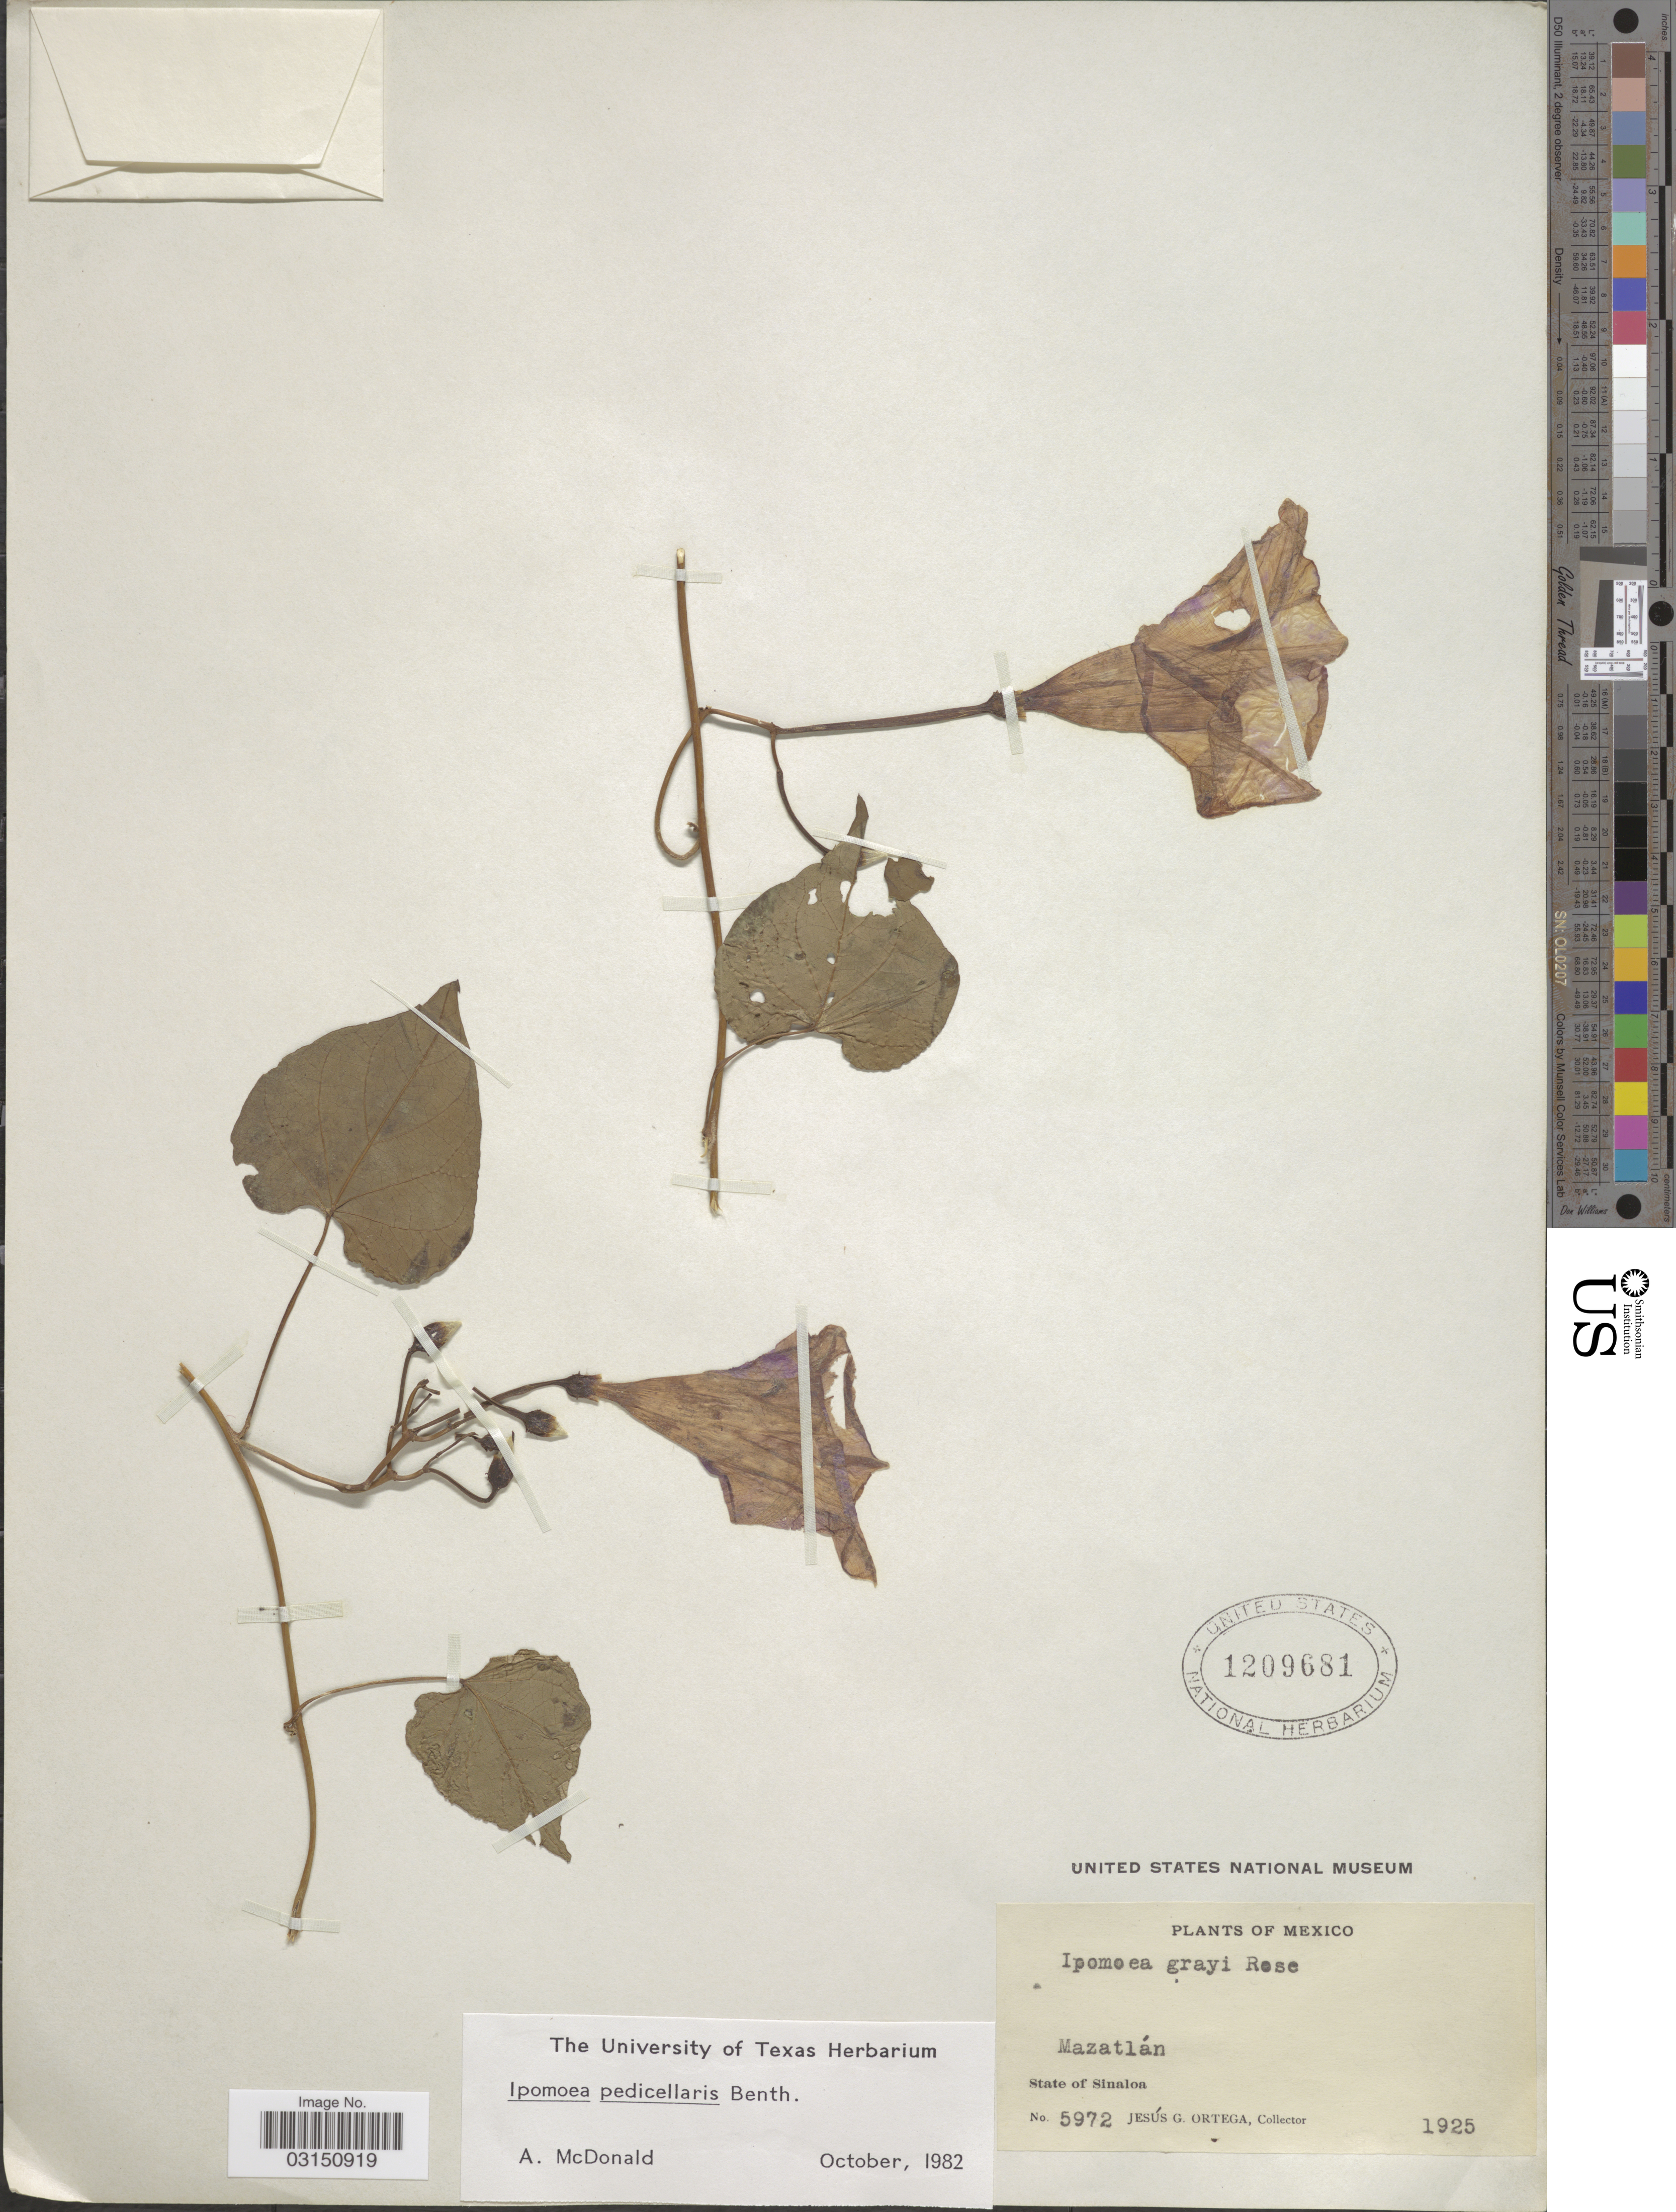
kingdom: Plantae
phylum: Tracheophyta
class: Magnoliopsida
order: Solanales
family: Convolvulaceae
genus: Ipomoea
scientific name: Ipomoea pedicellaris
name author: Benth.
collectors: J. Ortega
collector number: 5972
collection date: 1925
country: Mexico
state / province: Sinaloa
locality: Mazatlán.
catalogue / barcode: US 1209681